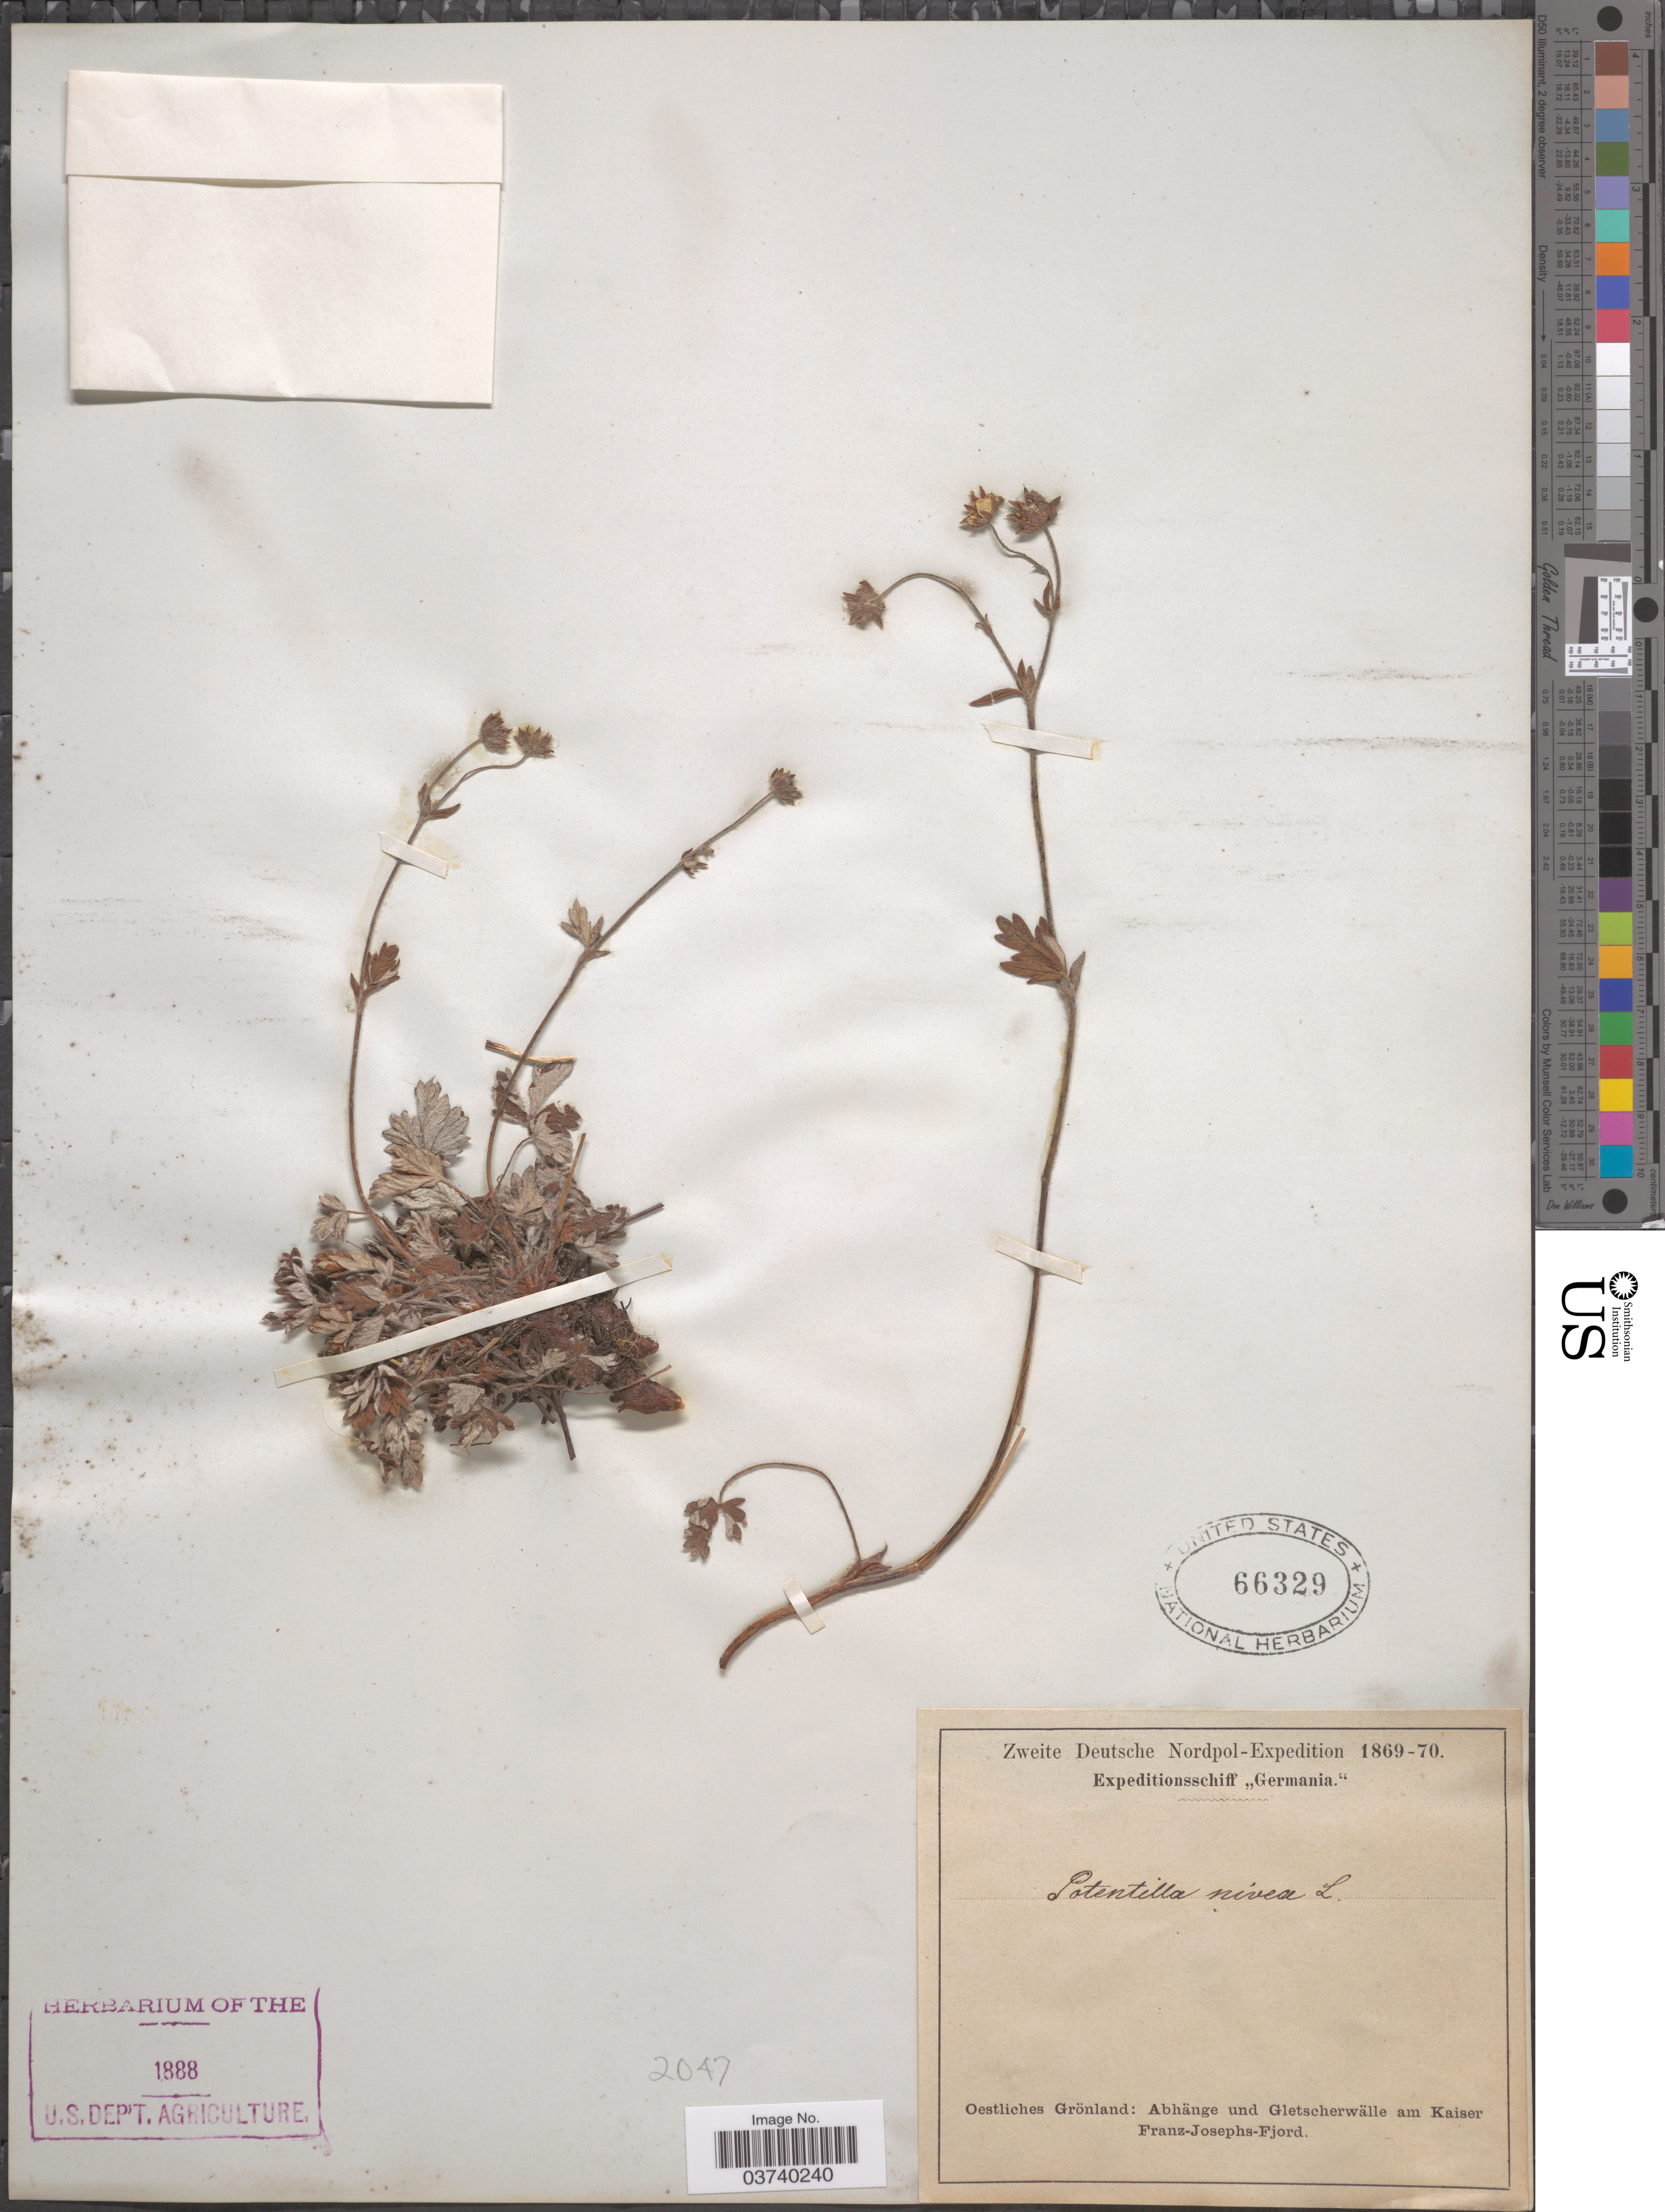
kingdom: Plantae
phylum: Tracheophyta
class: Magnoliopsida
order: Rosales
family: Rosaceae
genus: Potentilla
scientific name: Potentilla nivea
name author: L.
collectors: Zweite Deutsche Nordpol-Expedition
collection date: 1869/1870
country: Greenland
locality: Oestliches Grönland: Abhänge und Gletscherwälle am Kaiser Franz-Josephs-Fjord.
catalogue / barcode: US 66329